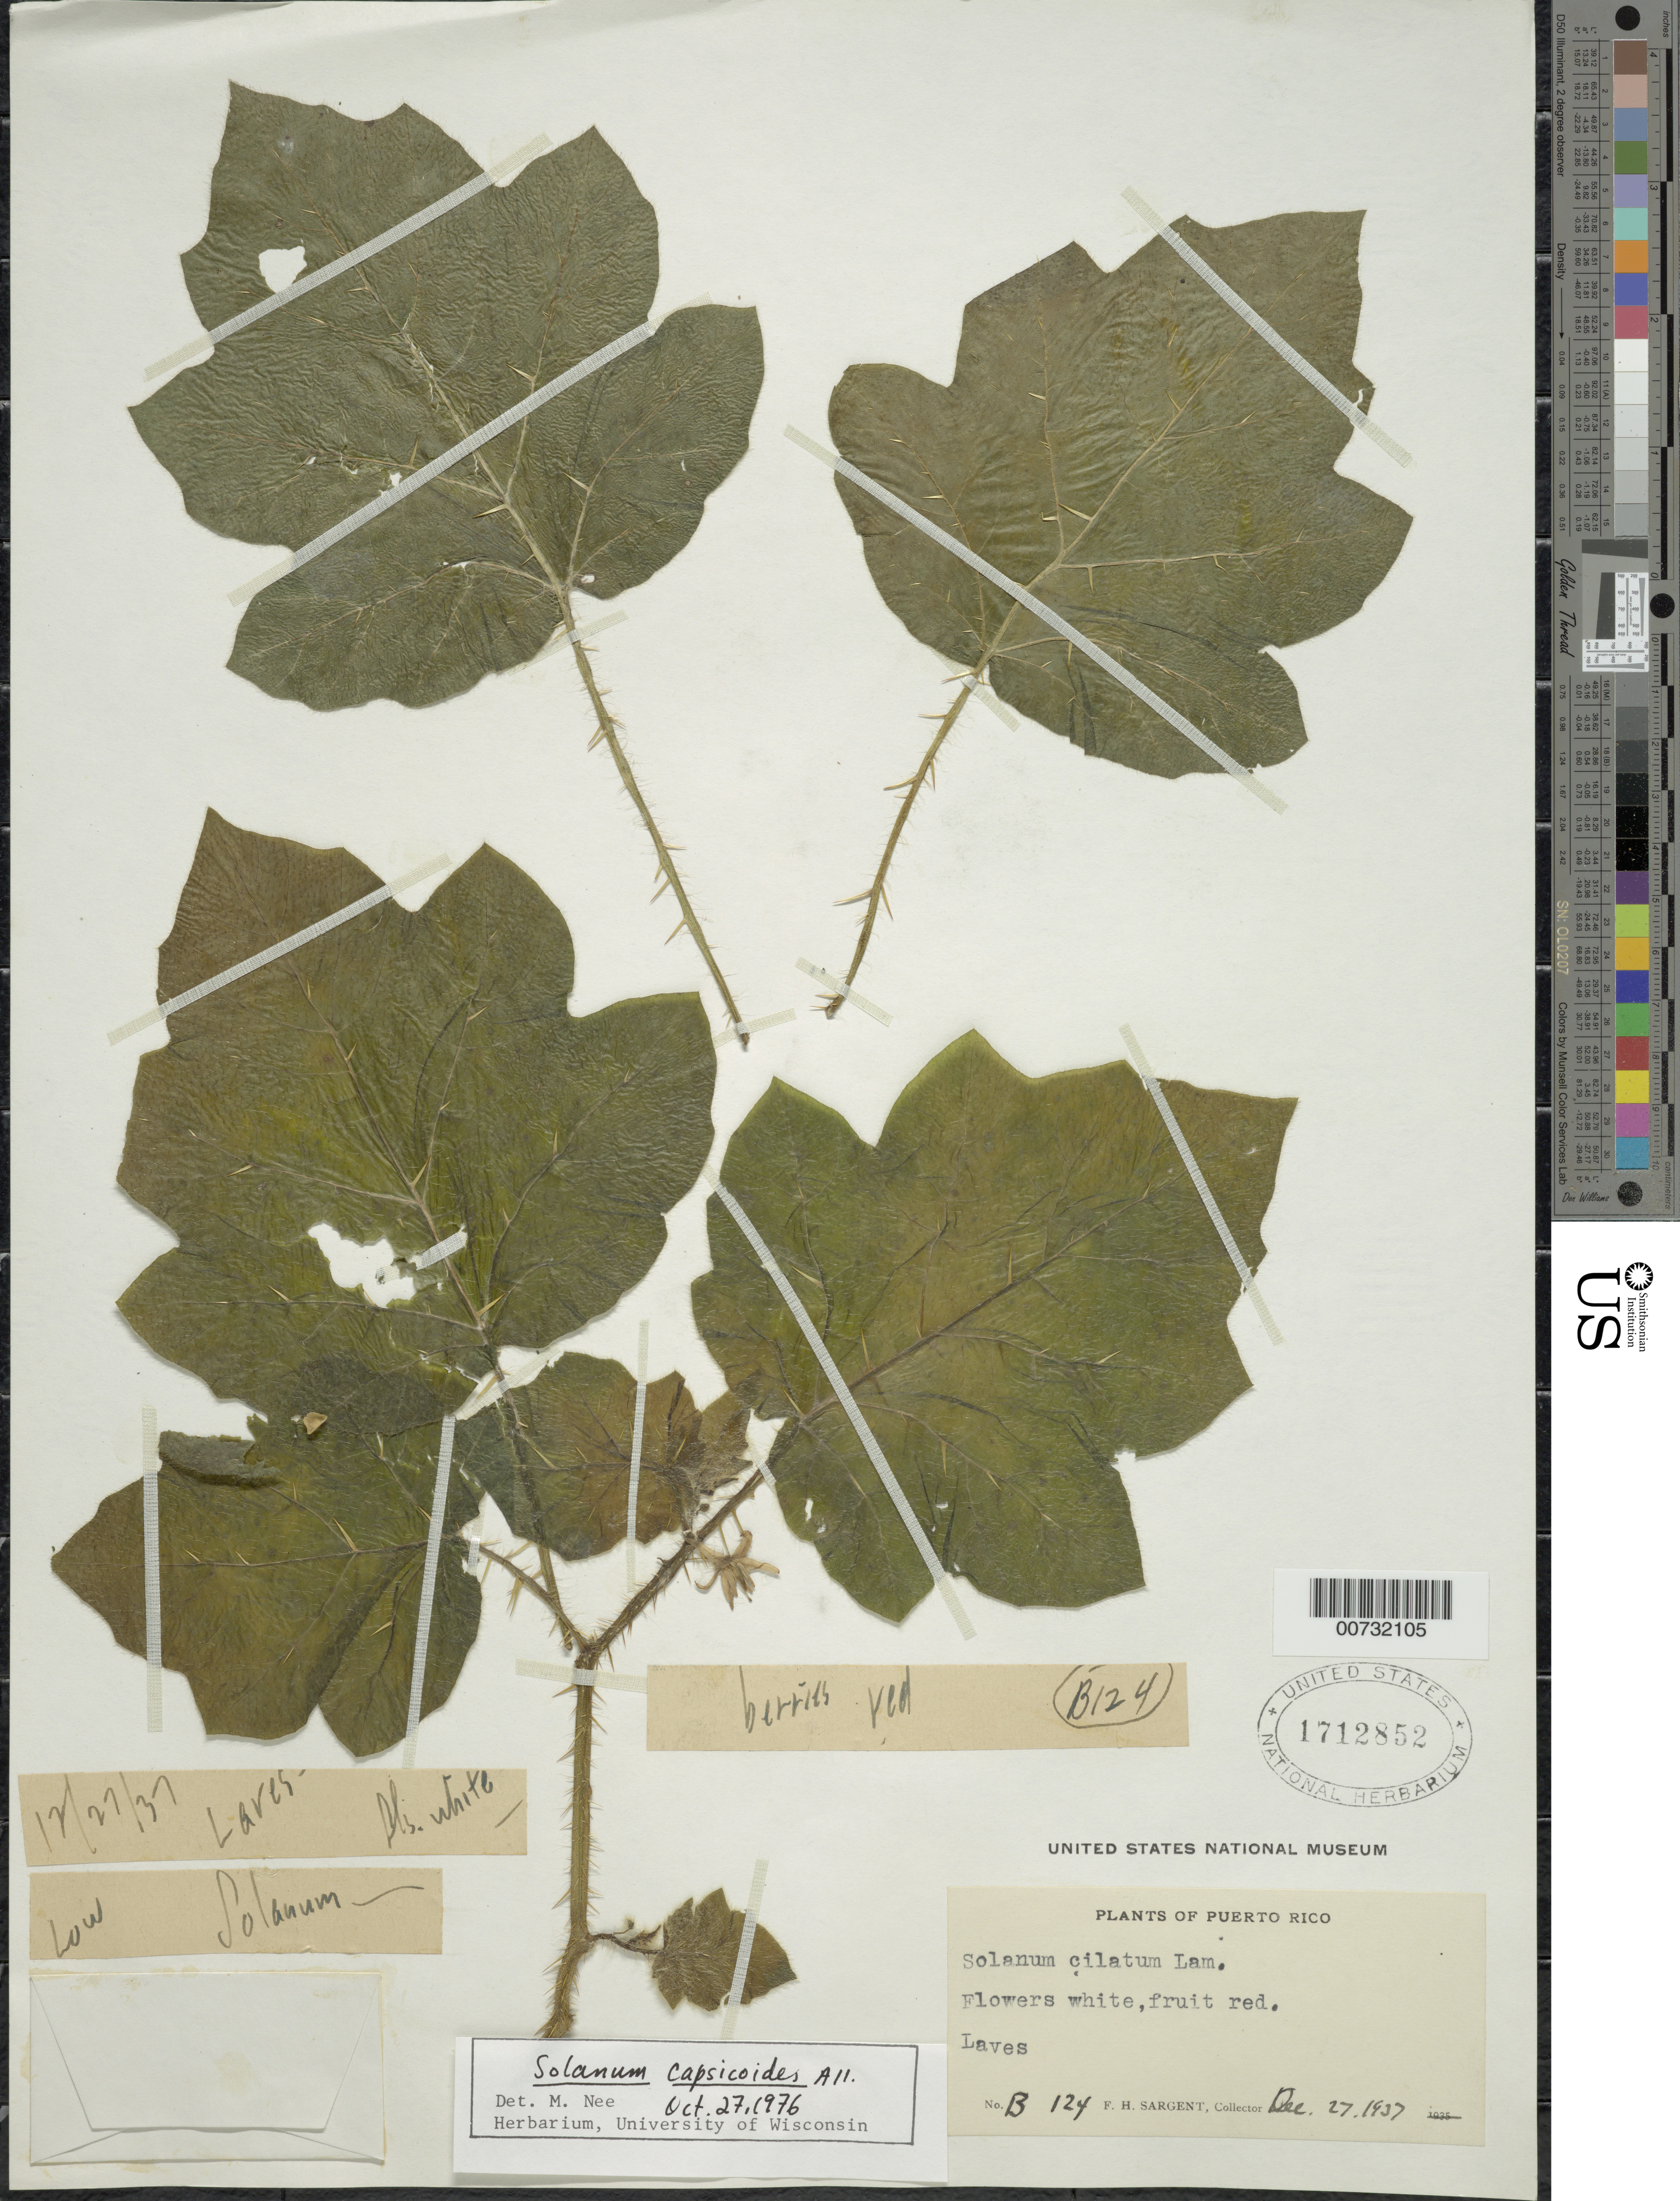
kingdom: Plantae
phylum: Tracheophyta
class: Magnoliopsida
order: Solanales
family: Solanaceae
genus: Solanum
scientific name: Solanum capsicoides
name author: All.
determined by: Nee, Michael H.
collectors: F. H. Sargent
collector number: B124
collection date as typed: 27 Dec 1937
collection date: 1937-12-27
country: Puerto Rico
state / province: Lares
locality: Lares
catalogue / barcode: US 1712852